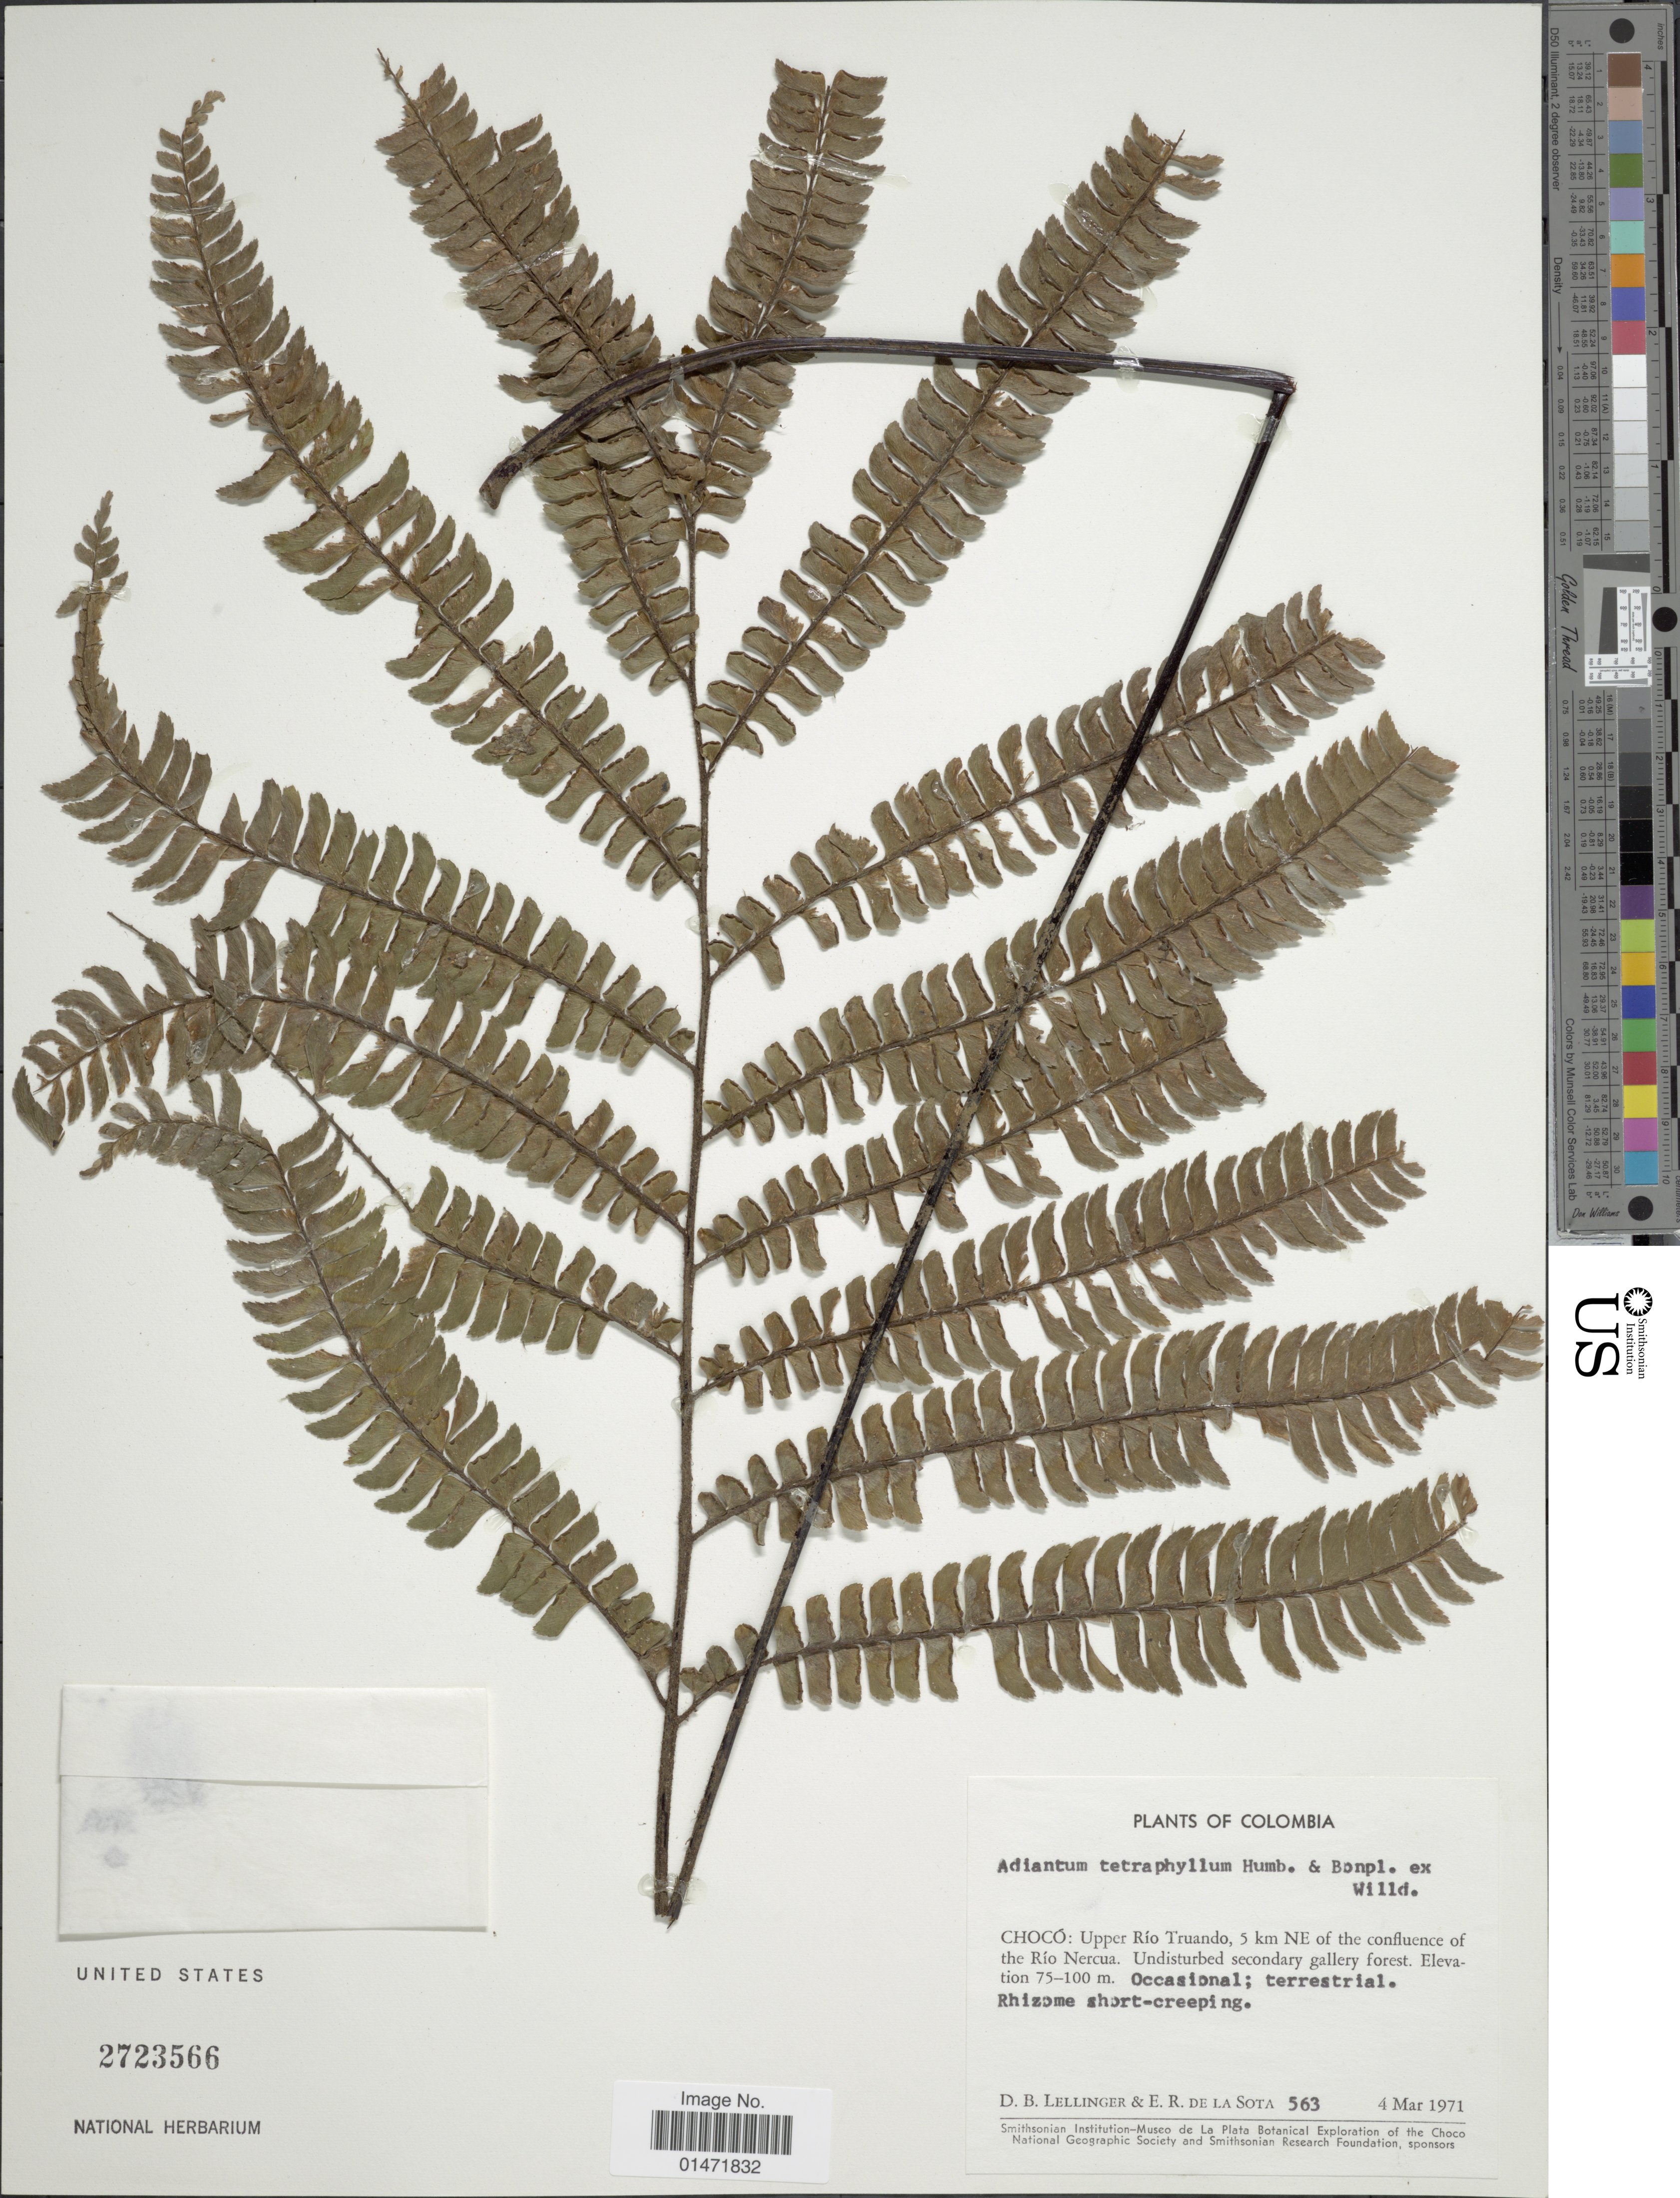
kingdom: Plantae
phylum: Tracheophyta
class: Polypodiopsida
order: Polypodiales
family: Pteridaceae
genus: Adiantum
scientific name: Adiantum tetraphyllum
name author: Humb. & Bonpl. ex Willd.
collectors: D. B. Lellinger & E. R. de la Sota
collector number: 563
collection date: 1971-03-04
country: Colombia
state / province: Chocó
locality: Upper Río Truando, 5 km NE of the confluence of the Río Nercua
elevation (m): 75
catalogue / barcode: US 2723566